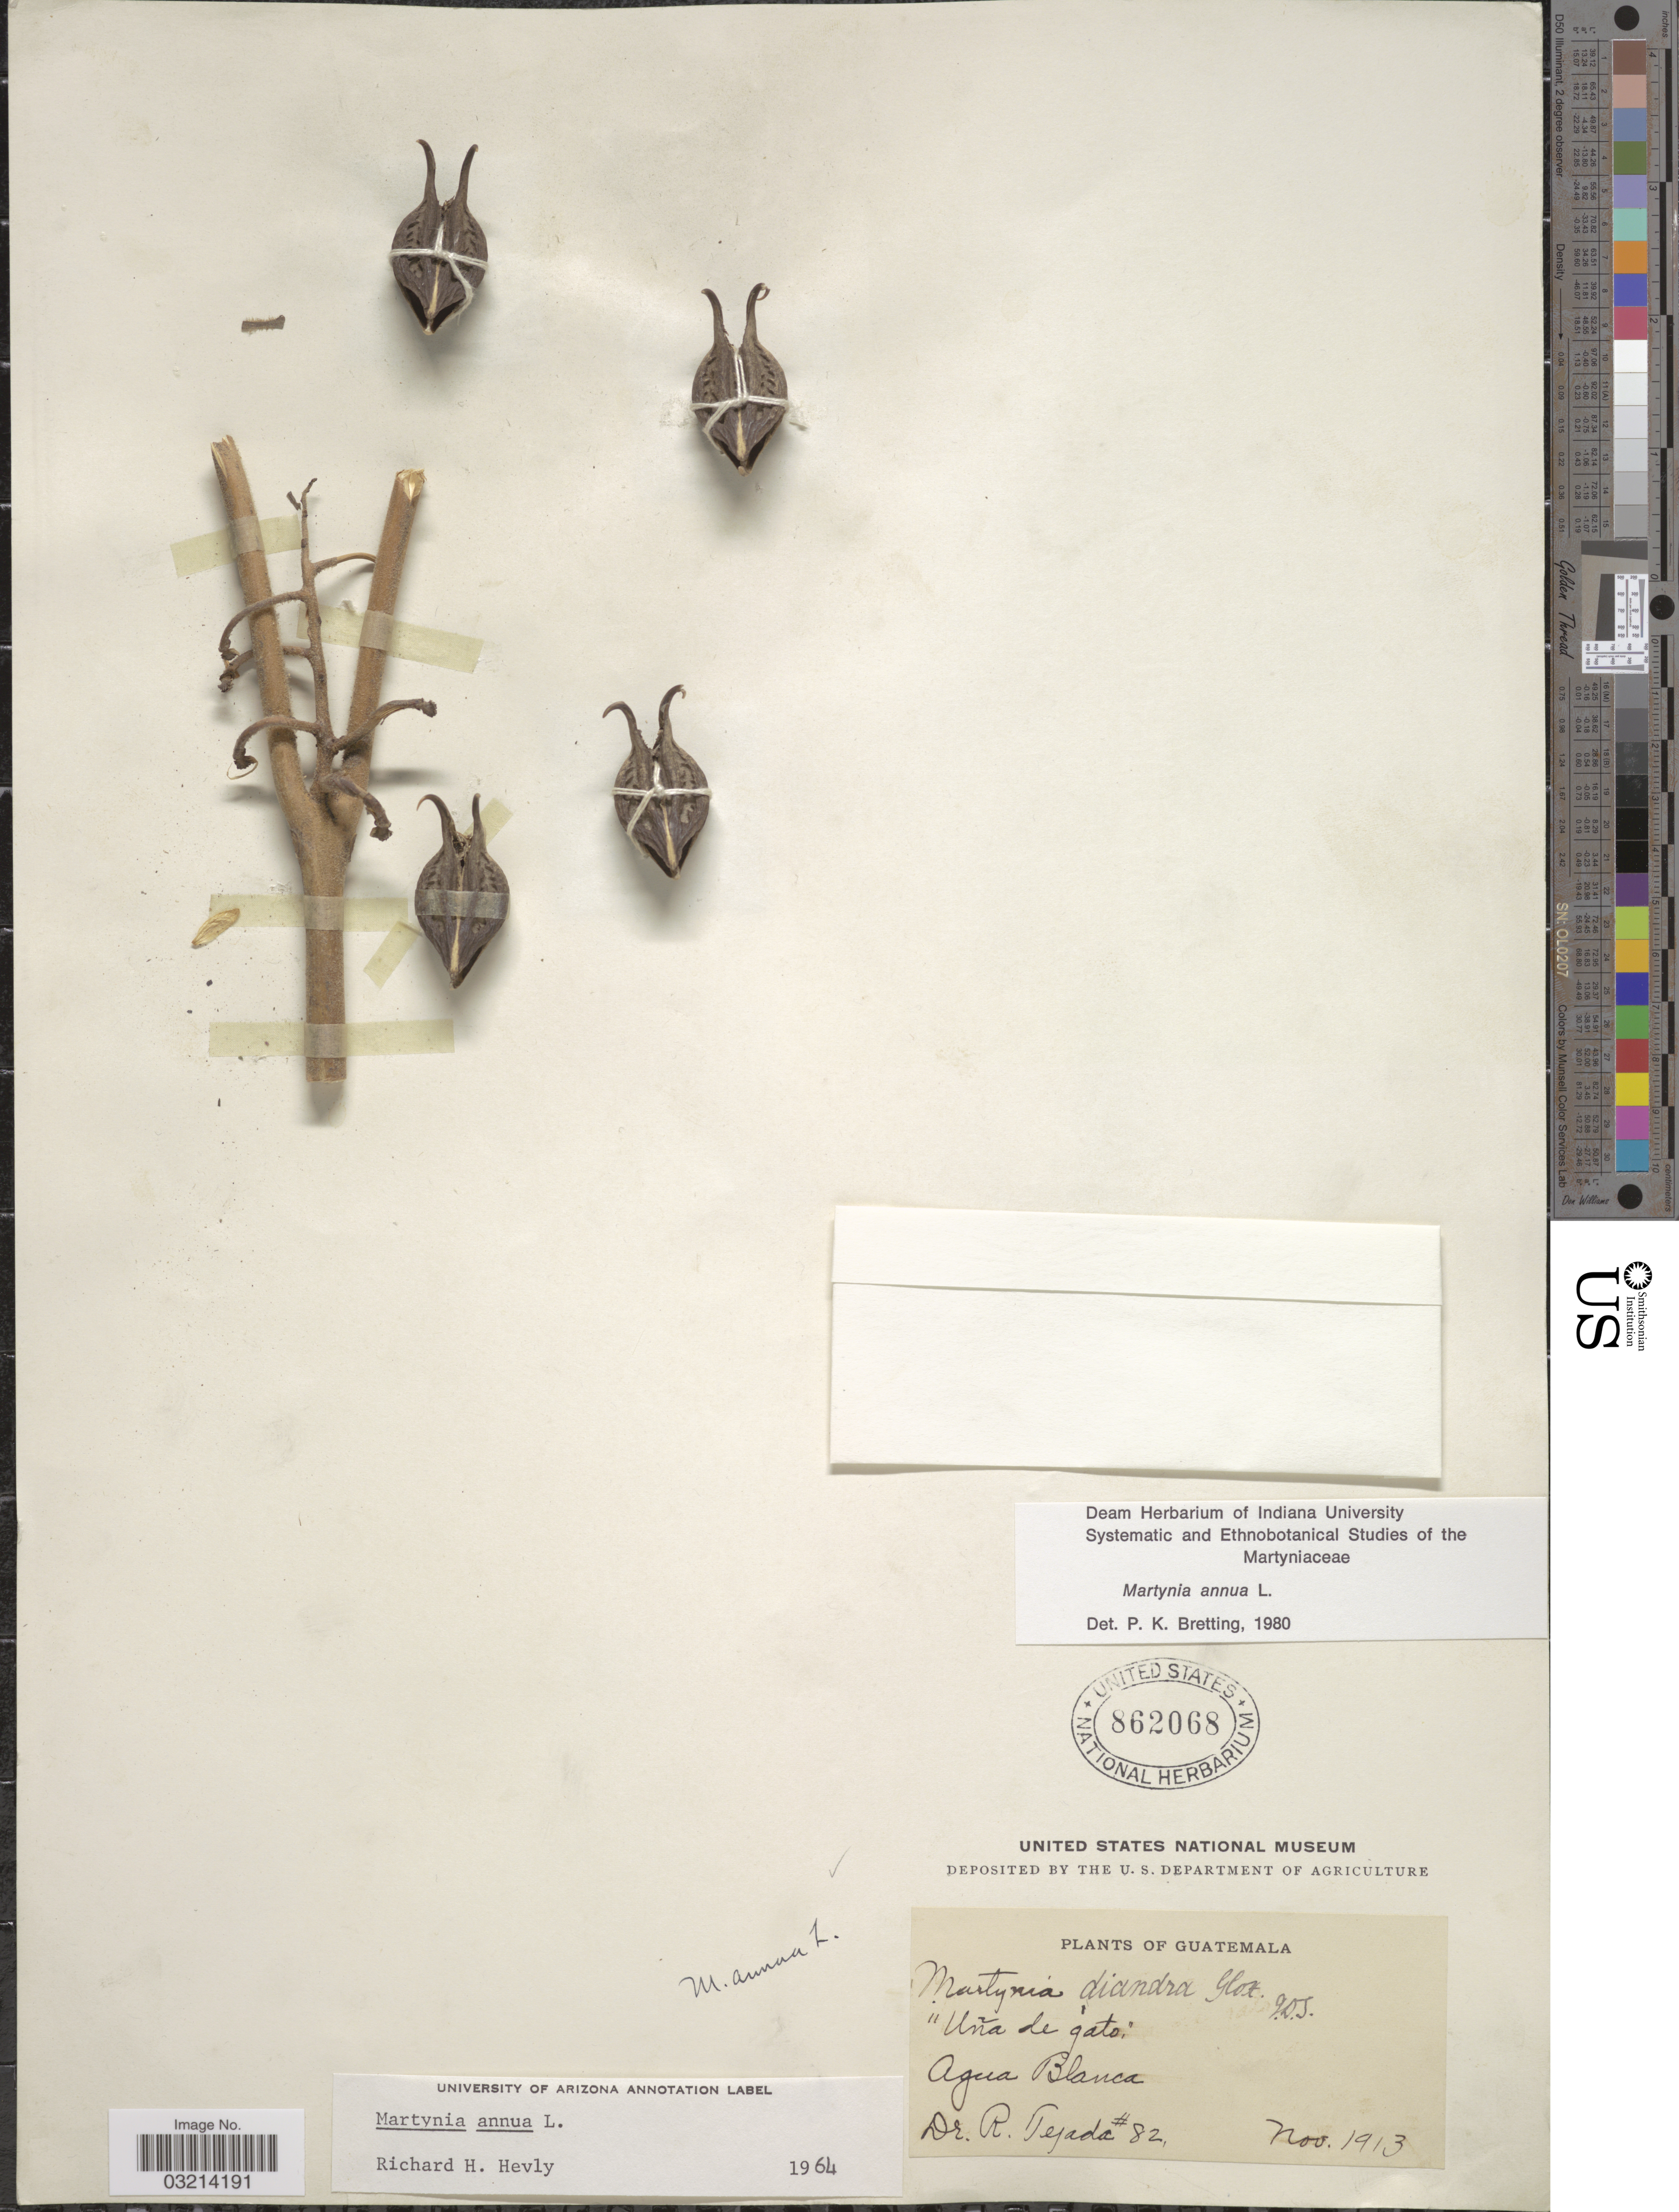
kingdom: Plantae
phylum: Tracheophyta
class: Magnoliopsida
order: Lamiales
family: Martyniaceae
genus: Martynia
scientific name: Martynia annua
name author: L.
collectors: R. Tejada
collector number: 82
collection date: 1913-11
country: Guatemala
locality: Agua Blanca.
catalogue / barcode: US 862068